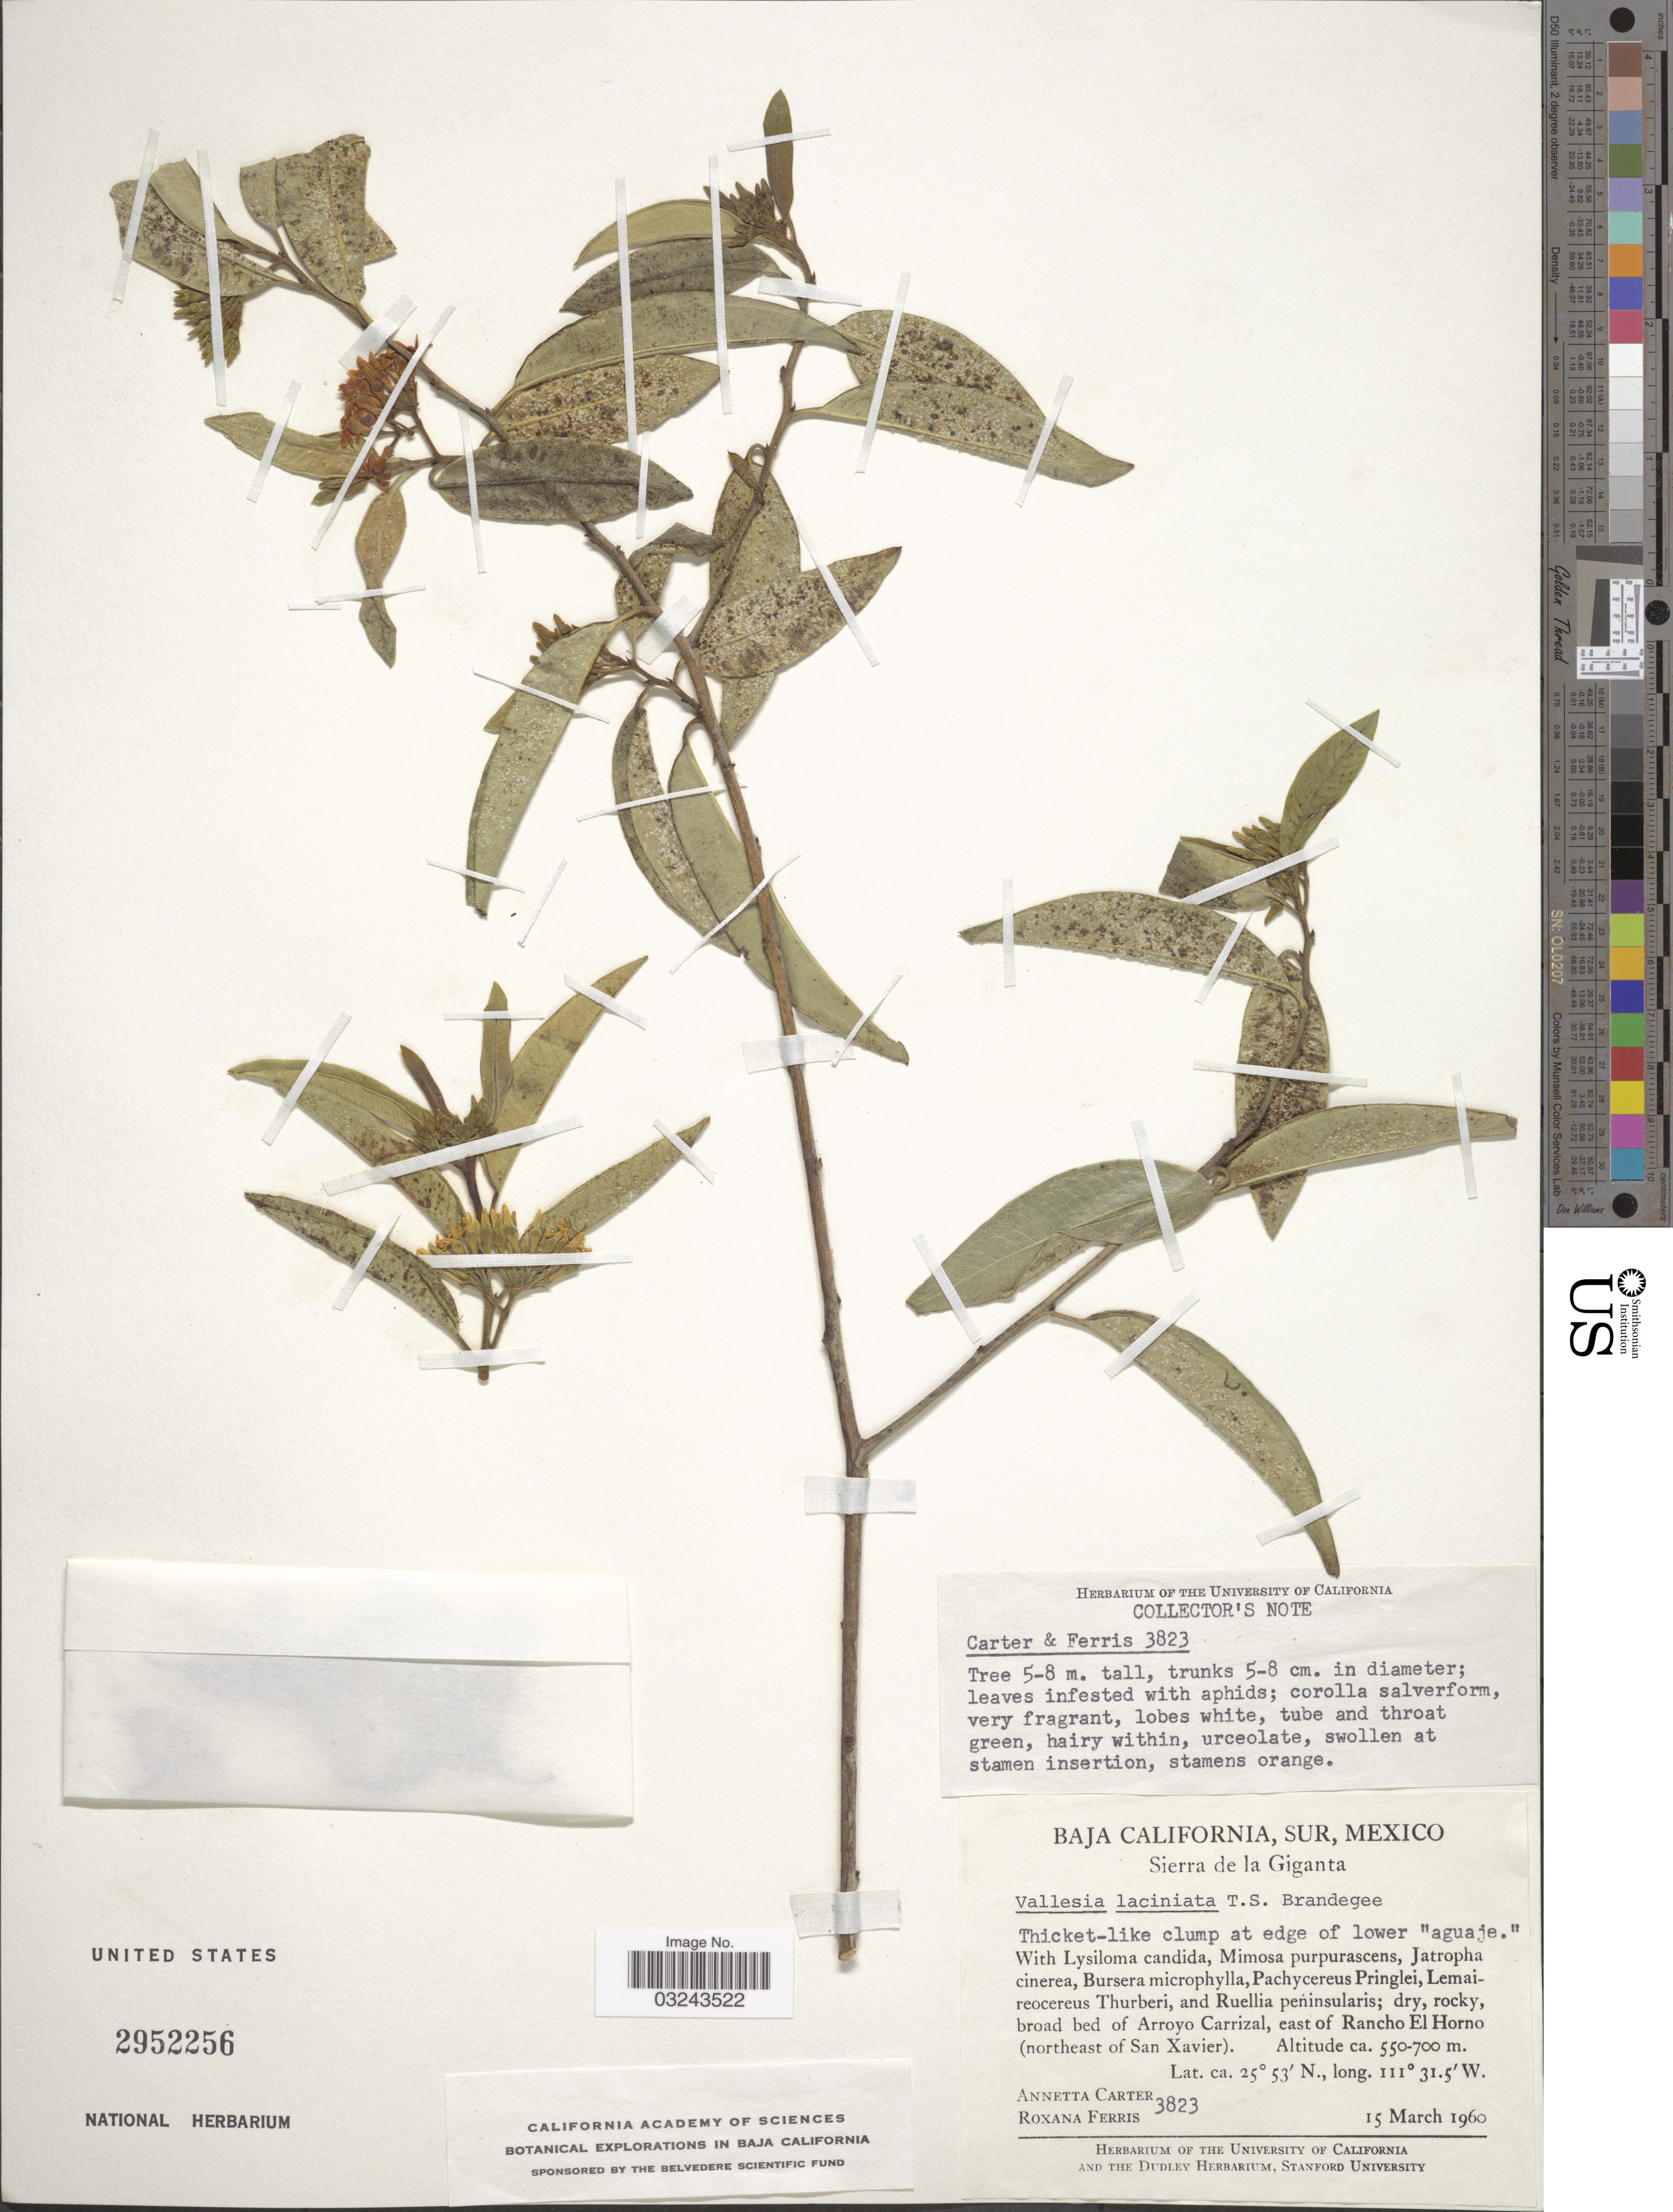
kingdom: Plantae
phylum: Tracheophyta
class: Magnoliopsida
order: Gentianales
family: Apocynaceae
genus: Vallesia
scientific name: Vallesia laciniata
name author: Brandegee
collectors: A. Carter & R. S. Ferris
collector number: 3823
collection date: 1960-03-15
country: Mexico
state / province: Baja California Sur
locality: Baja California, Sur, Sierra de la Giganta, dry, rocky, broad bed of Arroyo Carrizal, east of Rancho El Horno (northeast of San Xavier).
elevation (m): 550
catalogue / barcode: US 2952256